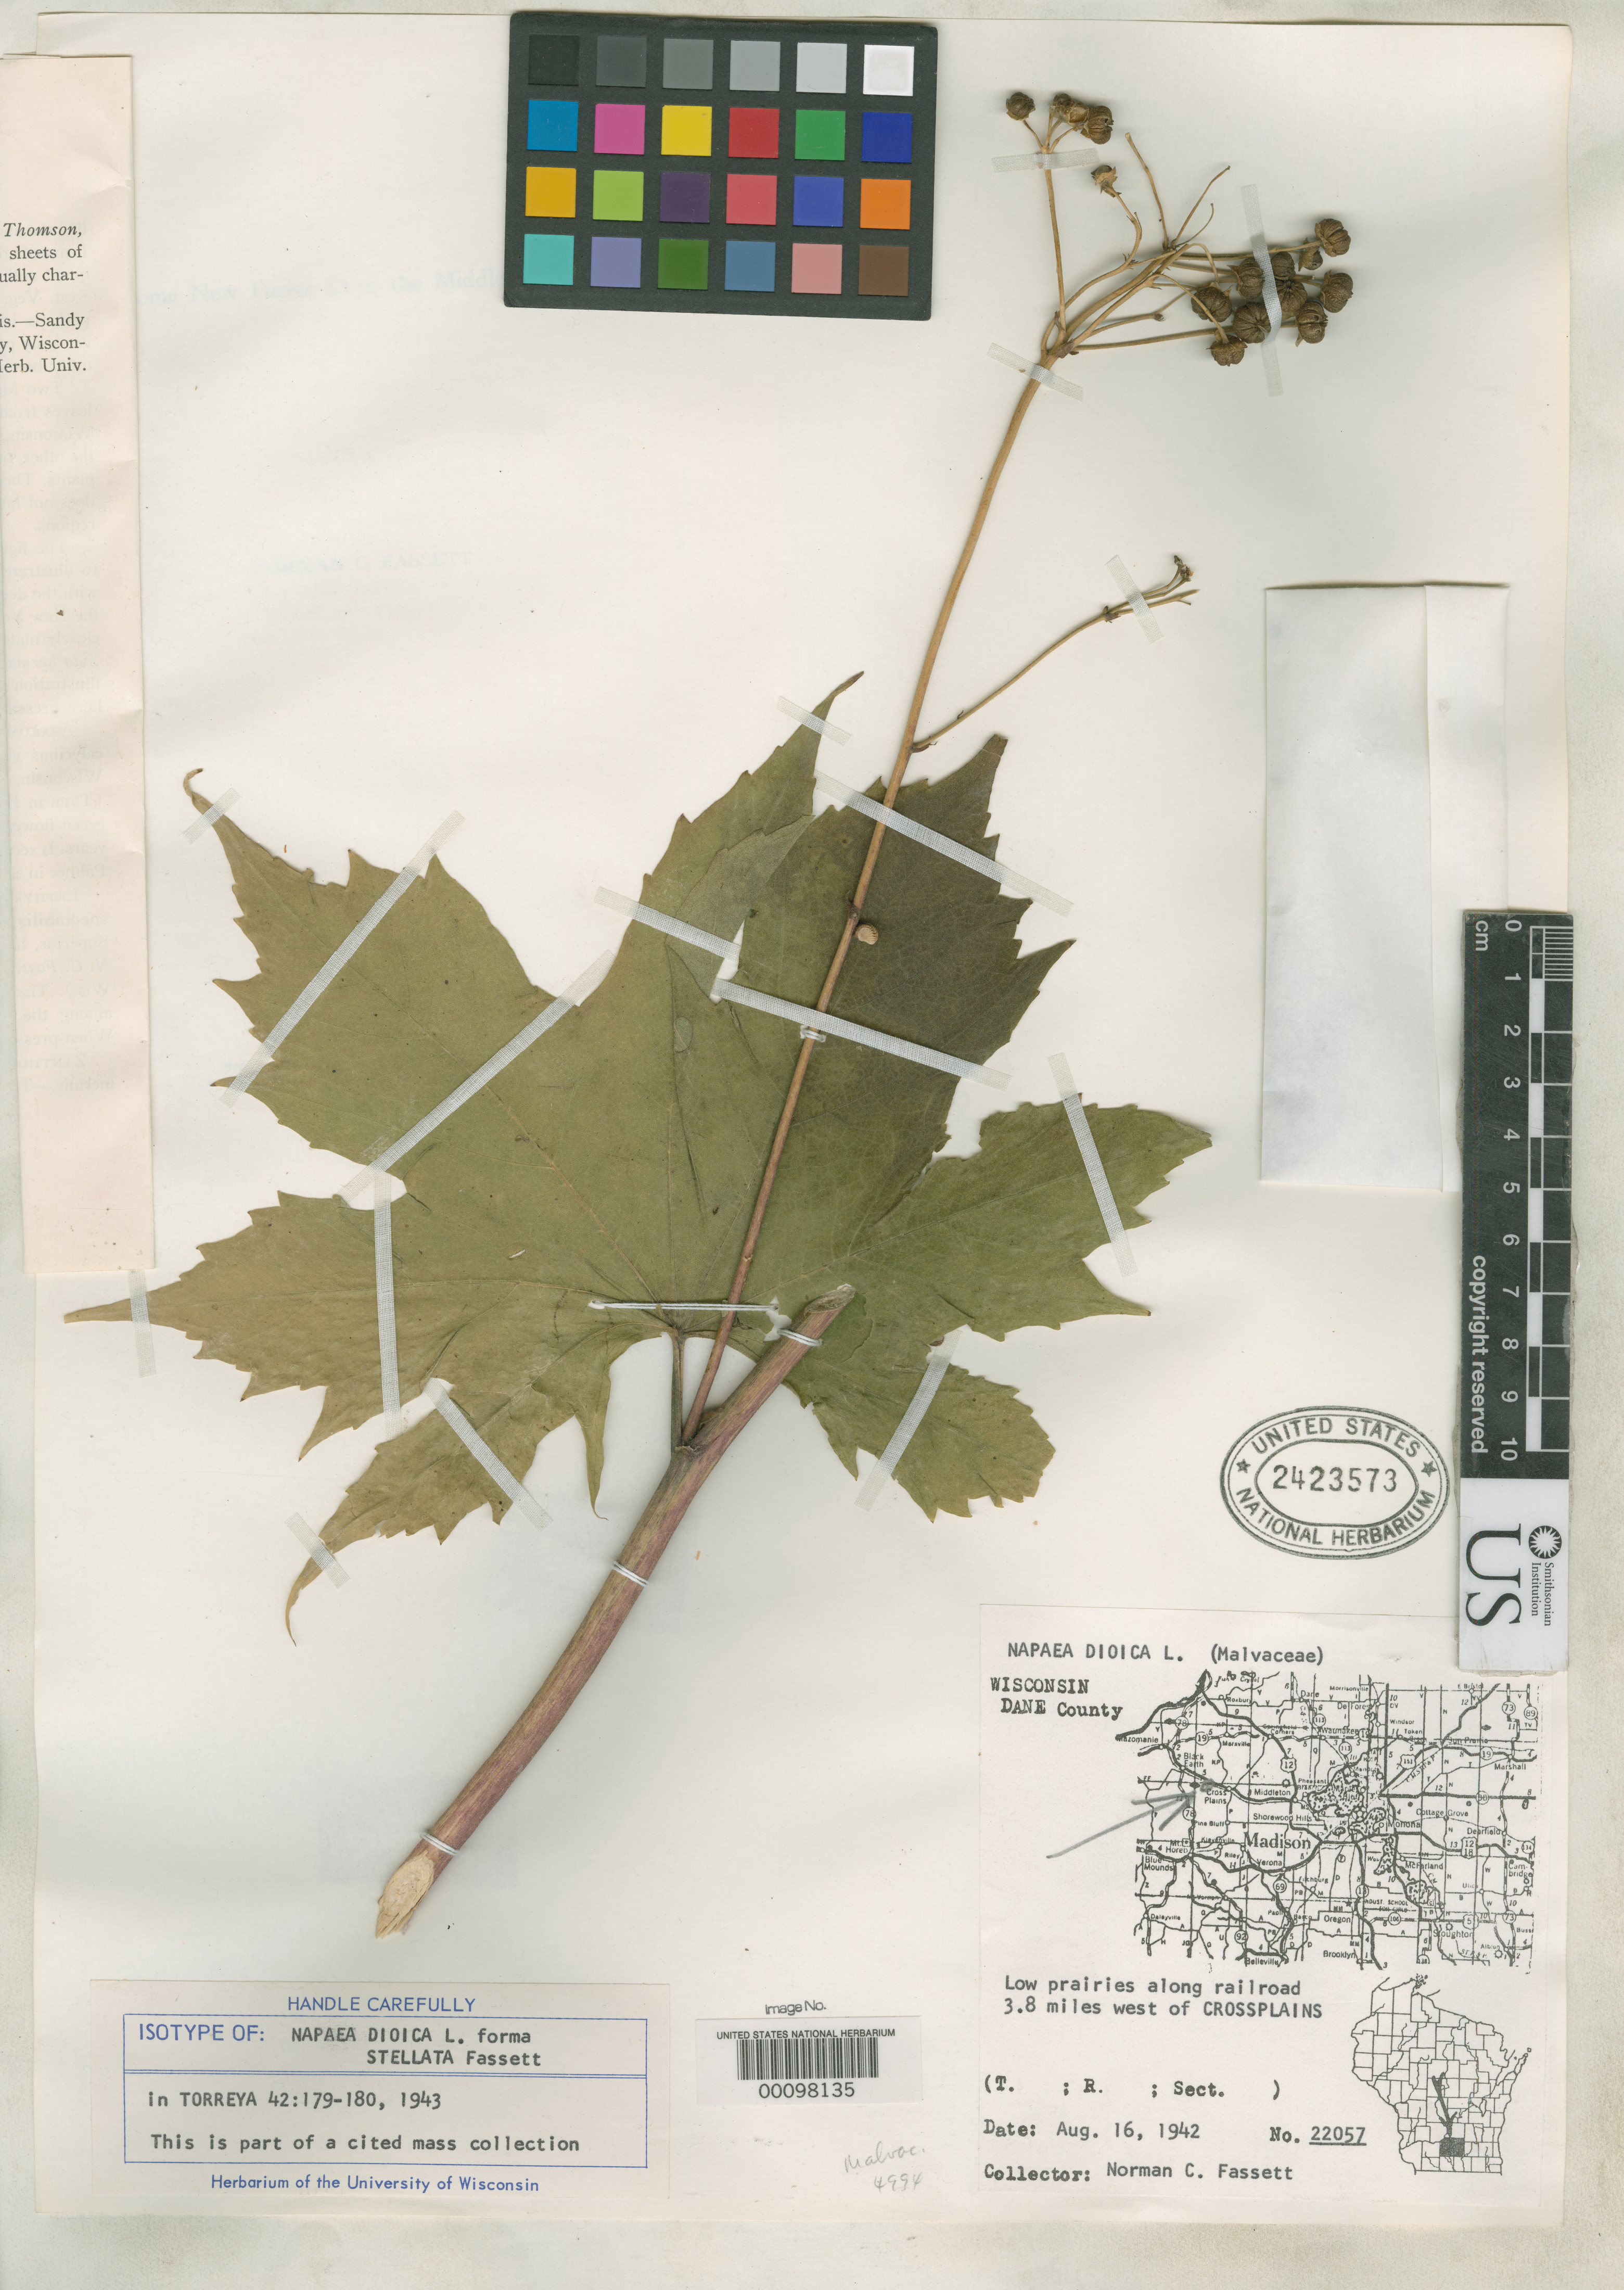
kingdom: Plantae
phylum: Tracheophyta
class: Magnoliopsida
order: Malvales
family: Malvaceae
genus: Napaea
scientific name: Napaea dioica f. stellata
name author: Fassett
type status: Isotype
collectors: N. C. Fassett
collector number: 22057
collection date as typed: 16 Aug 1942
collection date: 1942-08-16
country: United States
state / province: Wisconsin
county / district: Dane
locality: Cross plains.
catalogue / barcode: US 2423573